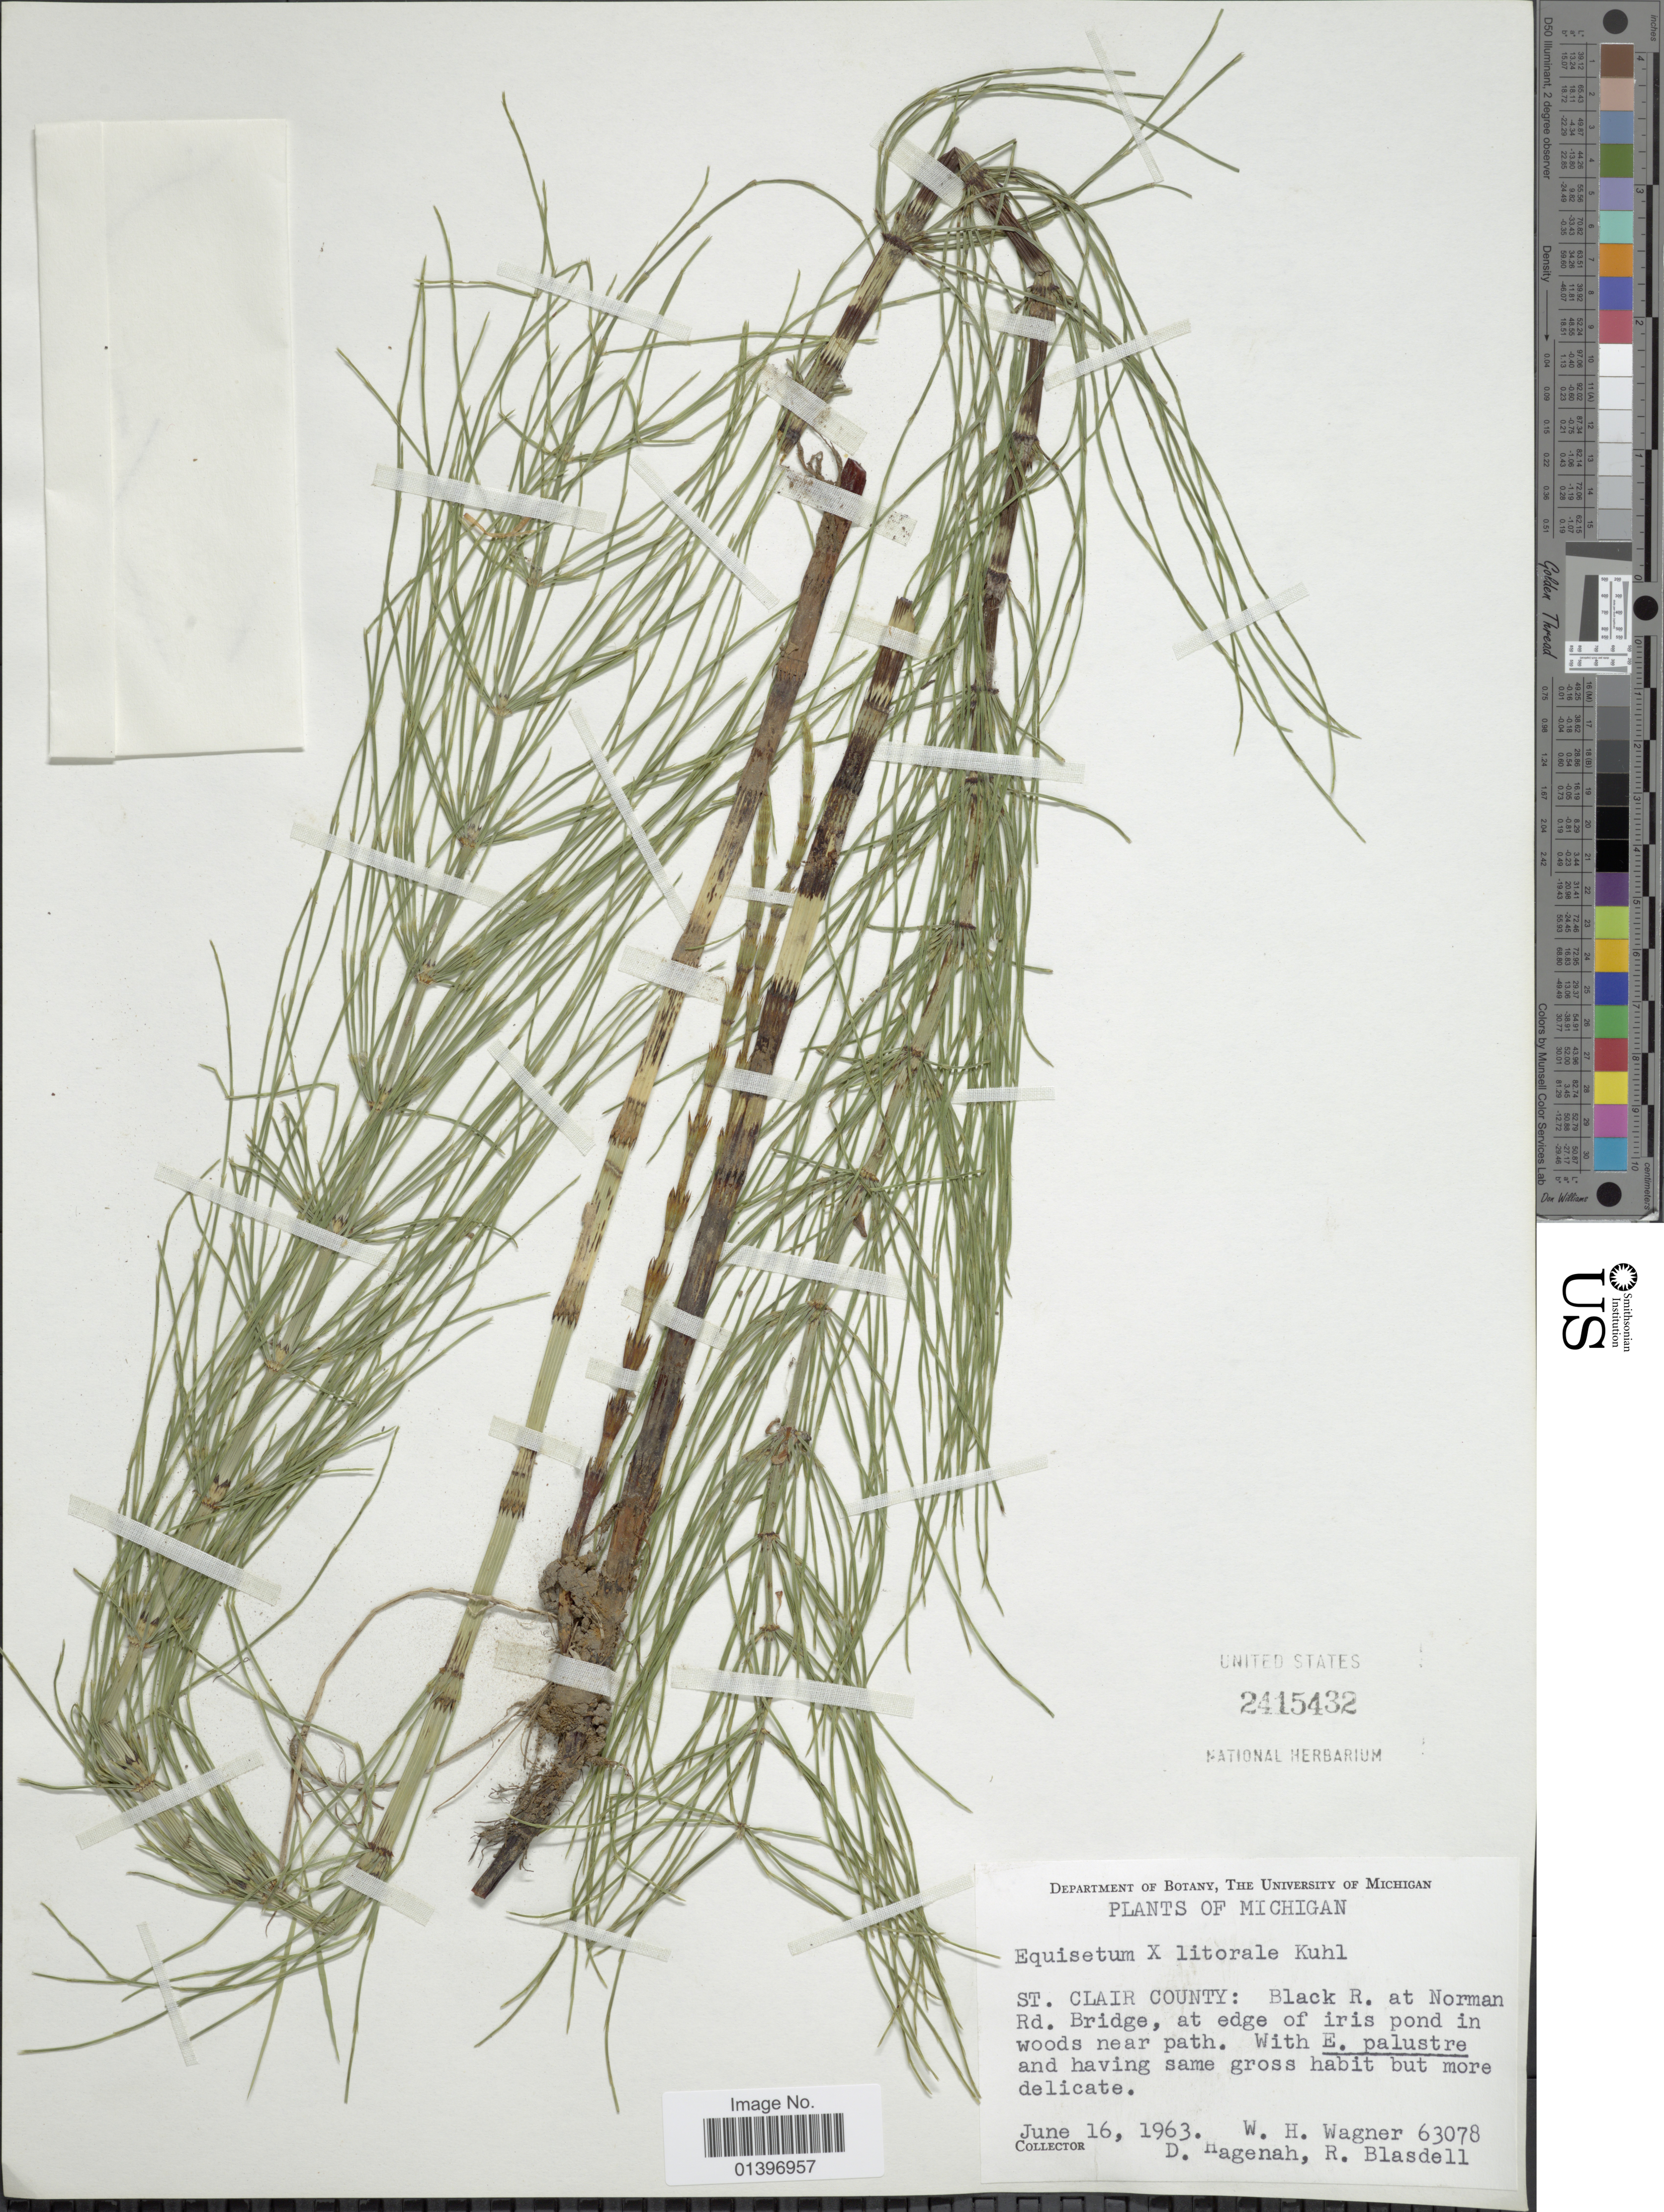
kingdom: Plantae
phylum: Tracheophyta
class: Polypodiopsida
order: Equisetales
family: Equisetaceae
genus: Equisetum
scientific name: Equisetum x litorale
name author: Kuhlw.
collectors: W. H. Wagner, D. Hagenah & R. Blasdell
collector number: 63078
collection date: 1963-06-16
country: United States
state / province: Michigan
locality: St. Clair County: Black R. at Norman Rd. Bridge, at edge of iris pond in woods near path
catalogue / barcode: US 2415432